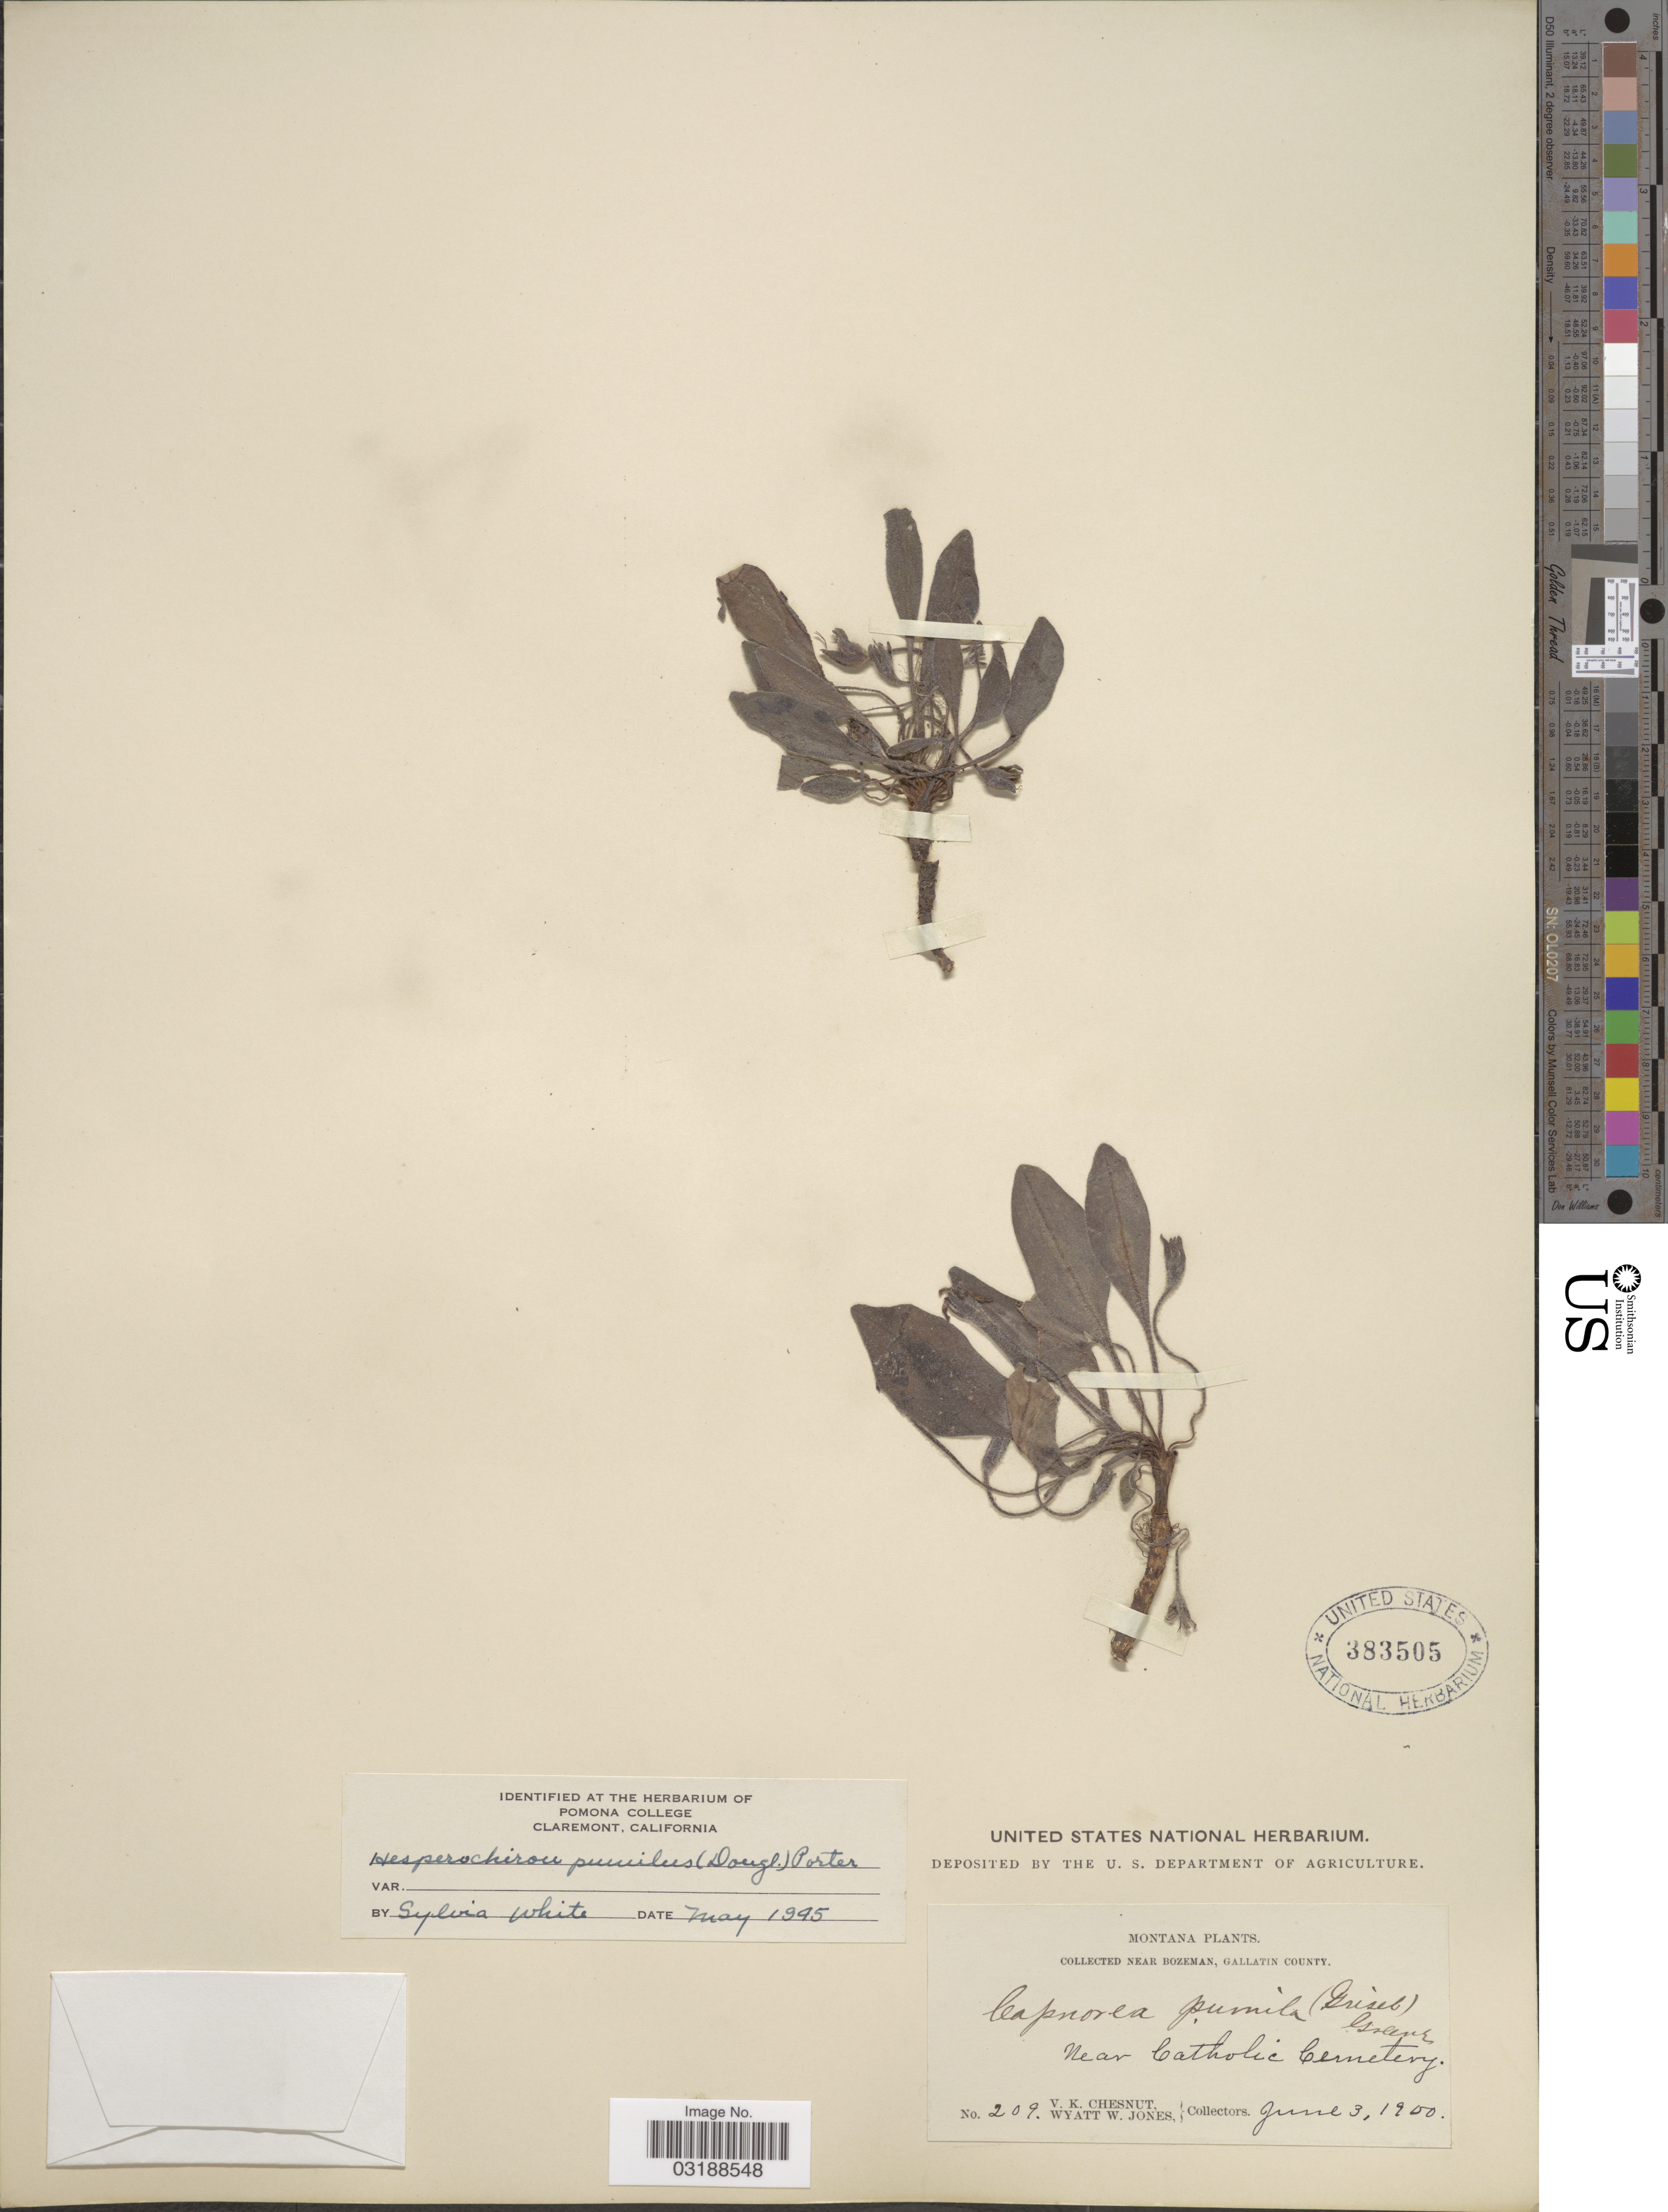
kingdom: Plantae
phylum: Tracheophyta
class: Magnoliopsida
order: Boraginales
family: Hydrophyllaceae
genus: Hesperochiron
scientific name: Hesperochiron pumilus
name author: (Griseb.) Porter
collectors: V. Chesnut & W. W. Jones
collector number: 209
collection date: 1900-06-03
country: United States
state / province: Montana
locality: Near Bozeman, Gallatin County, Near Catholic Cemetery.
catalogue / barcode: US 383505